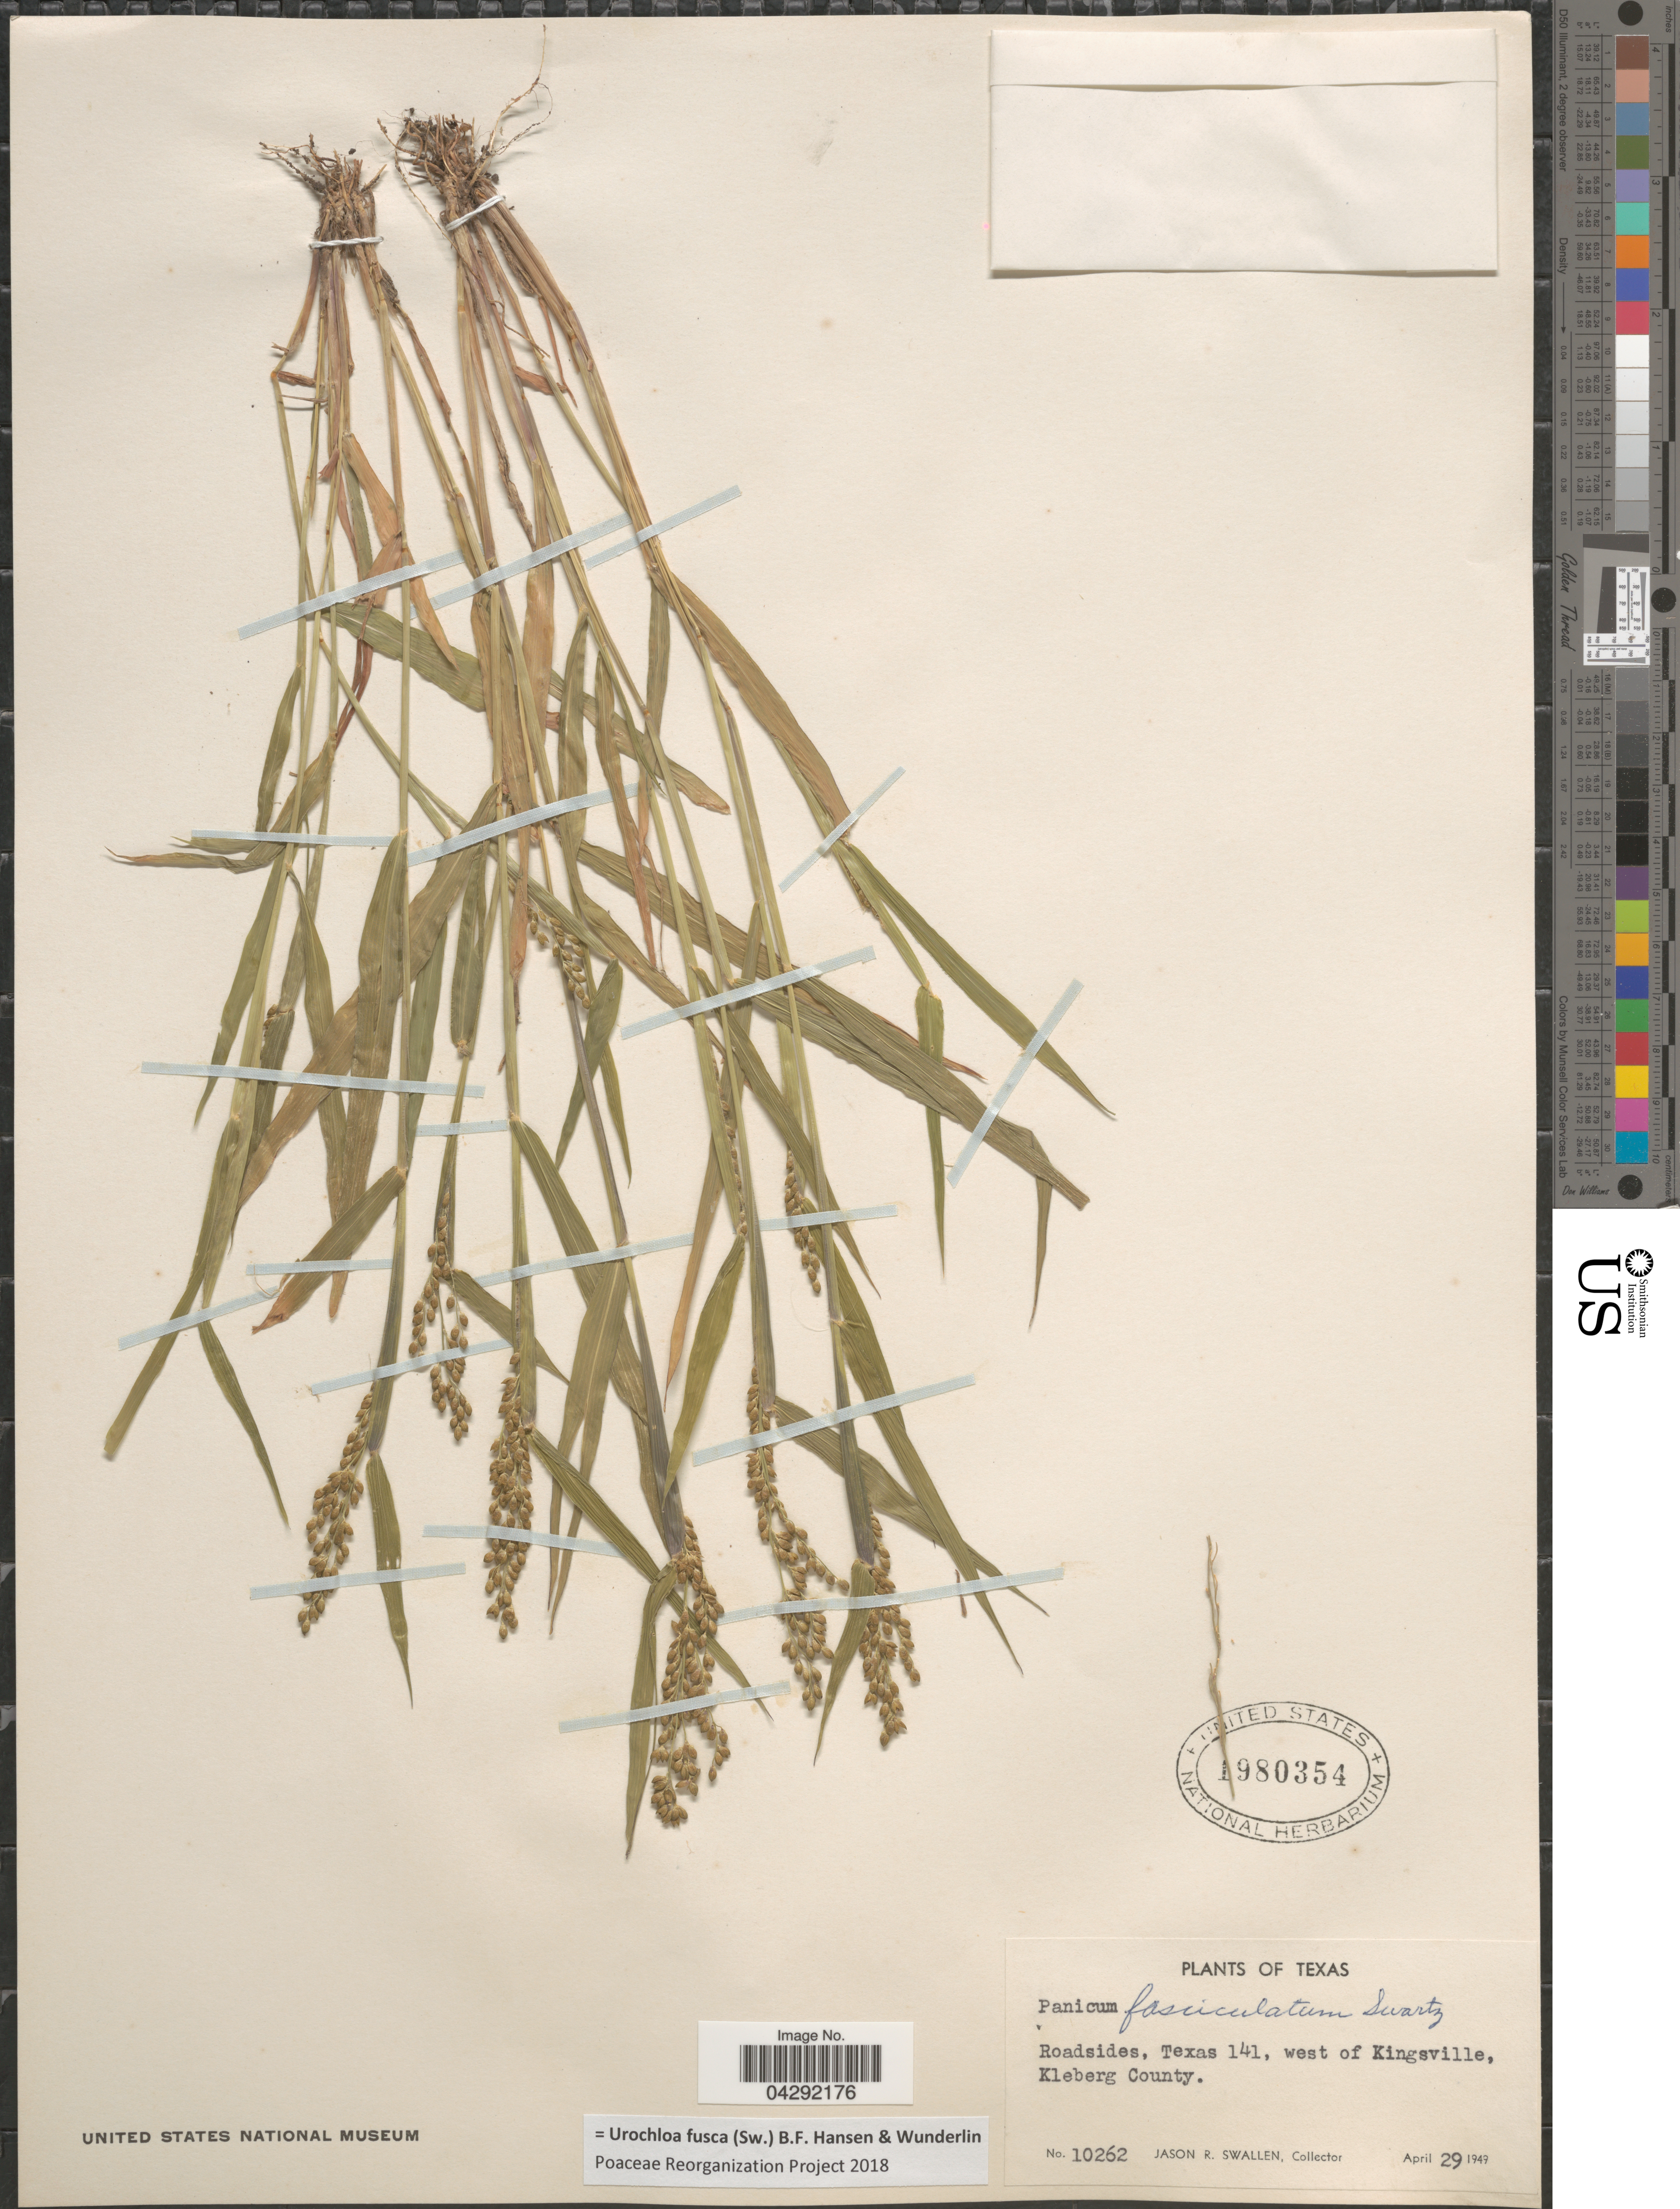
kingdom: Plantae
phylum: Tracheophyta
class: Liliopsida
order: Poales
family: Poaceae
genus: Urochloa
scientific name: Urochloa fusca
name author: (Sw.) B.F. Hansen & Wunderlin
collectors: J. R. Swallen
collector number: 10262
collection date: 1949-04-29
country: United States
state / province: Texas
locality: Roadsides, Texas 141, west of Kingsville, Kleberg County.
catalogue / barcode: US 1980354